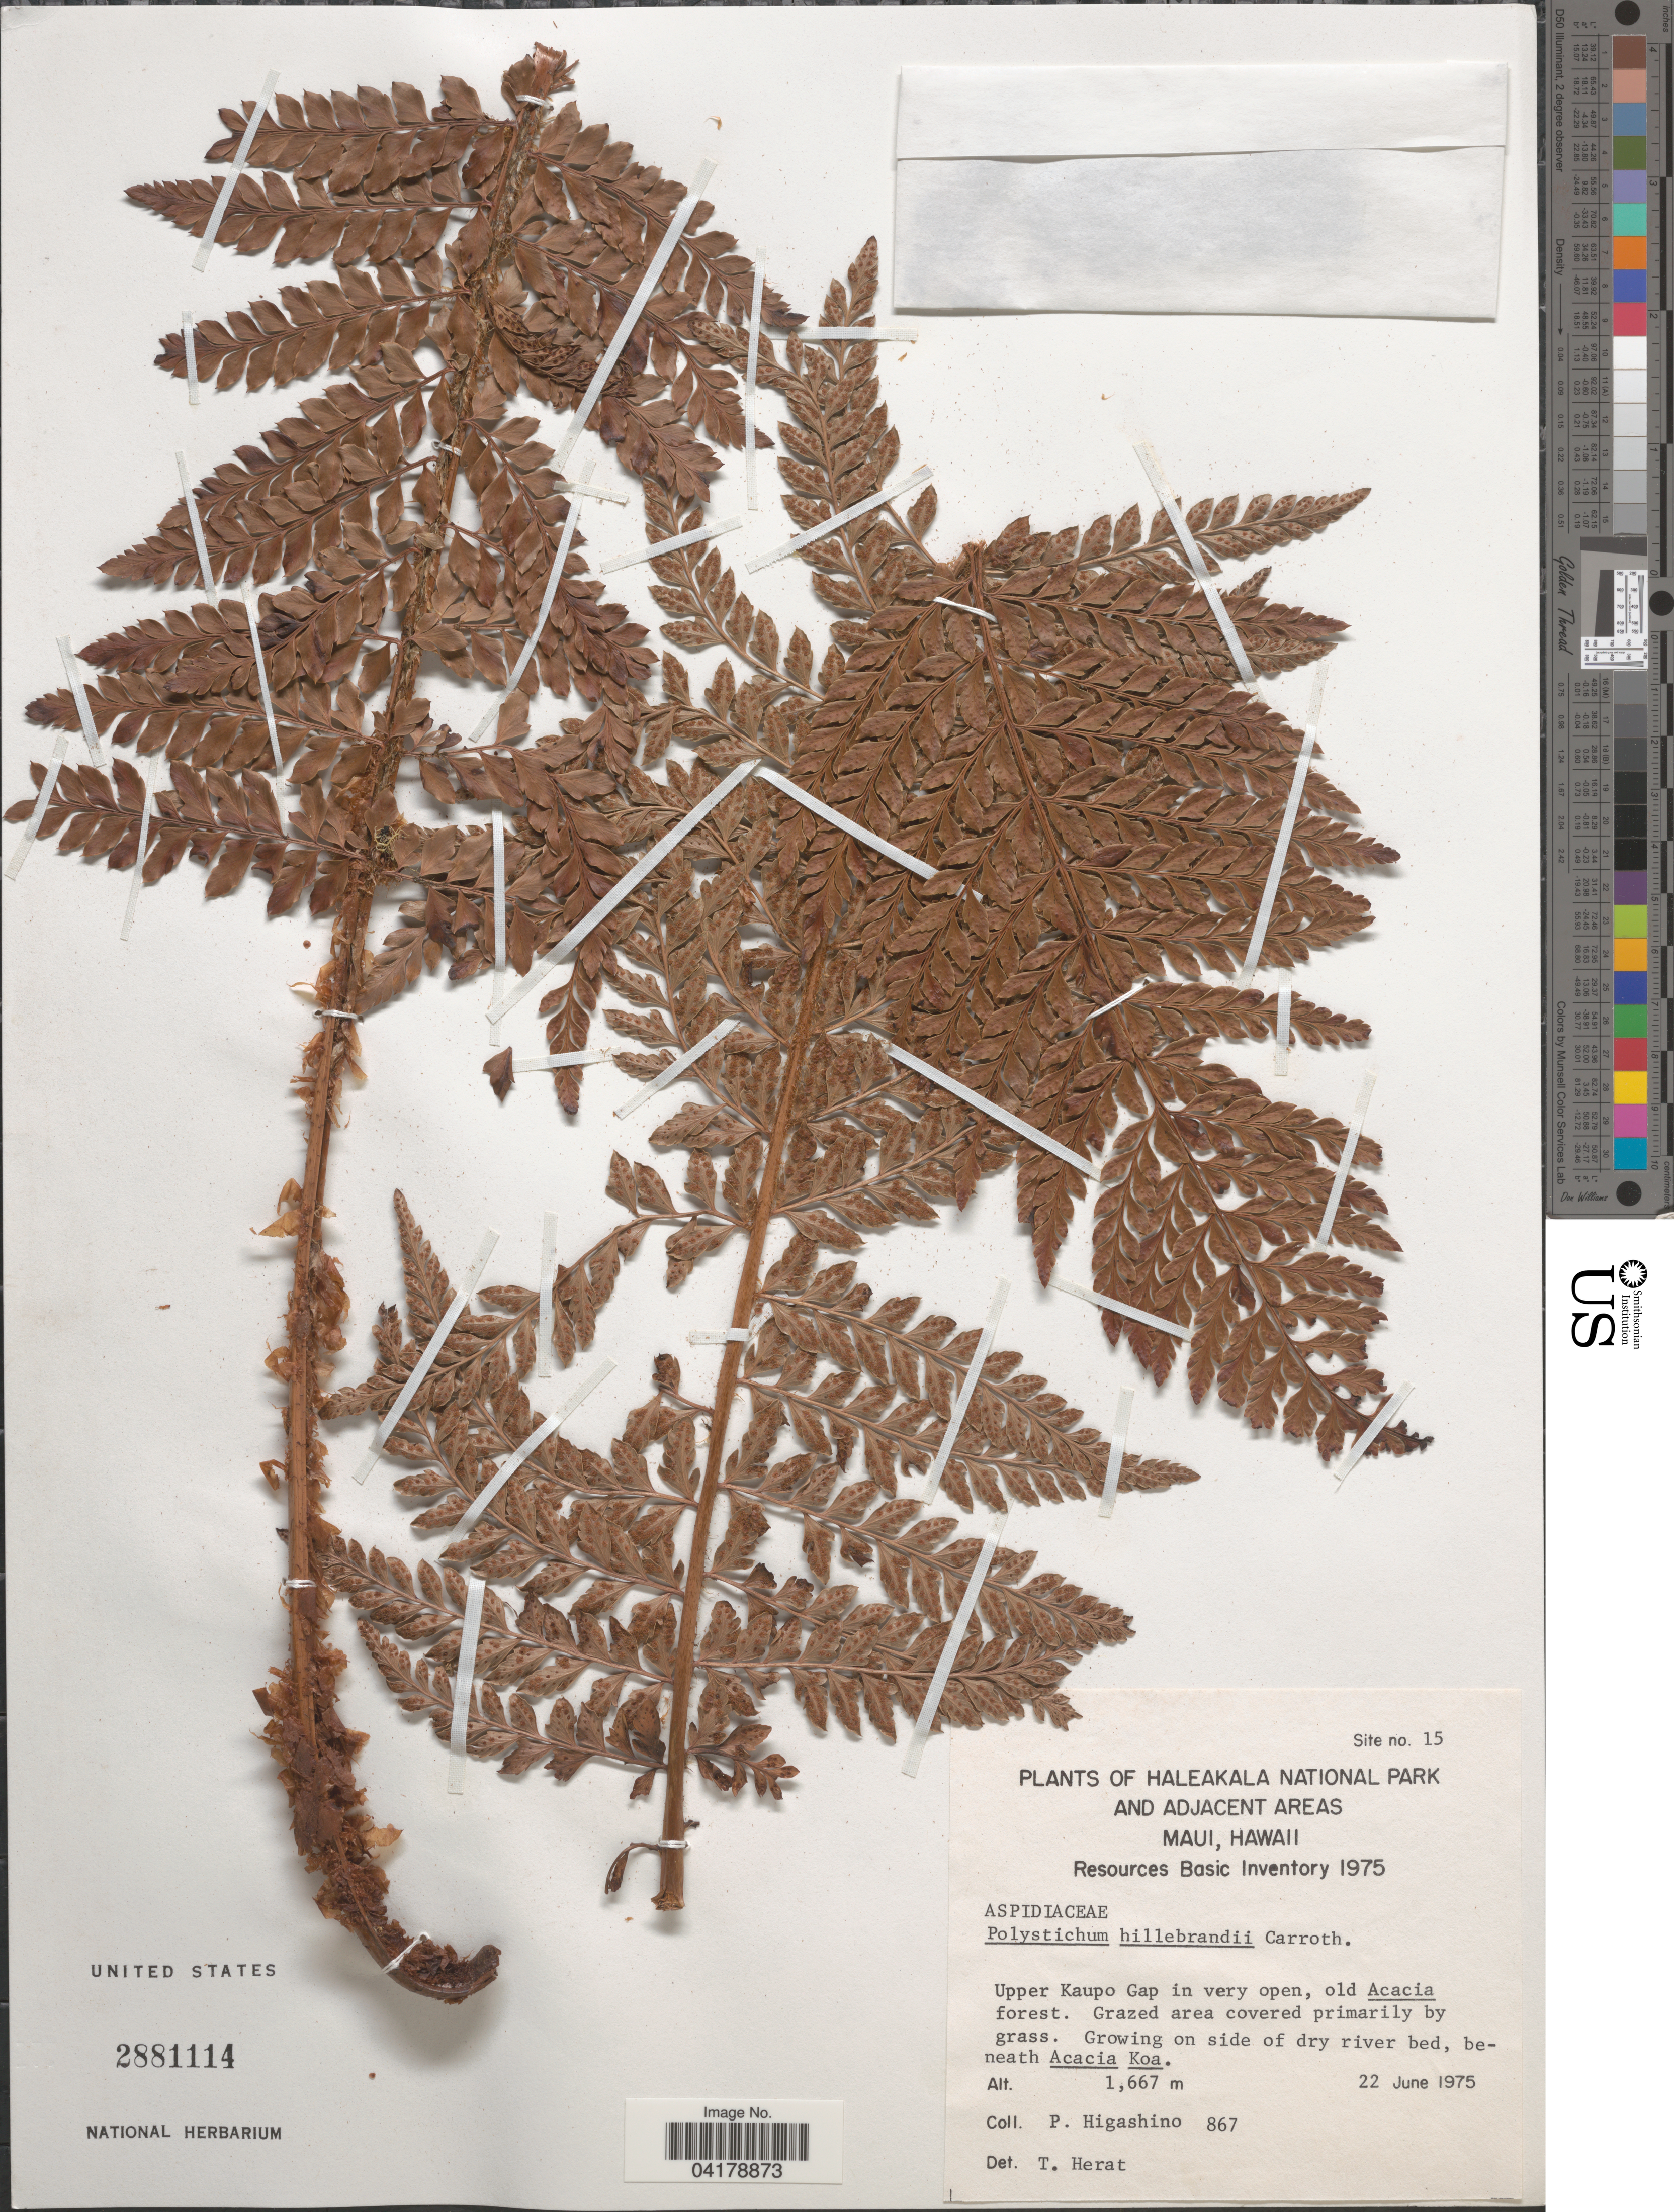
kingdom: Plantae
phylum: Tracheophyta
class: Polypodiopsida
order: Polypodiales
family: Dryopteridaceae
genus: Polystichum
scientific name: Polystichum hillebrandii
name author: Carruth.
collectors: P. Higashino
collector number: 867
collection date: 1975-06-22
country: United States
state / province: Hawaii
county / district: Maui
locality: Site no. 15. Haleakala National Park and adjacent areas Maui. Upper Kaupo Gap in very open, old Acacia forest. Growing on side of dry river bed, beneath Acacia Koa.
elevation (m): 1667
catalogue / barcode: US 2881114